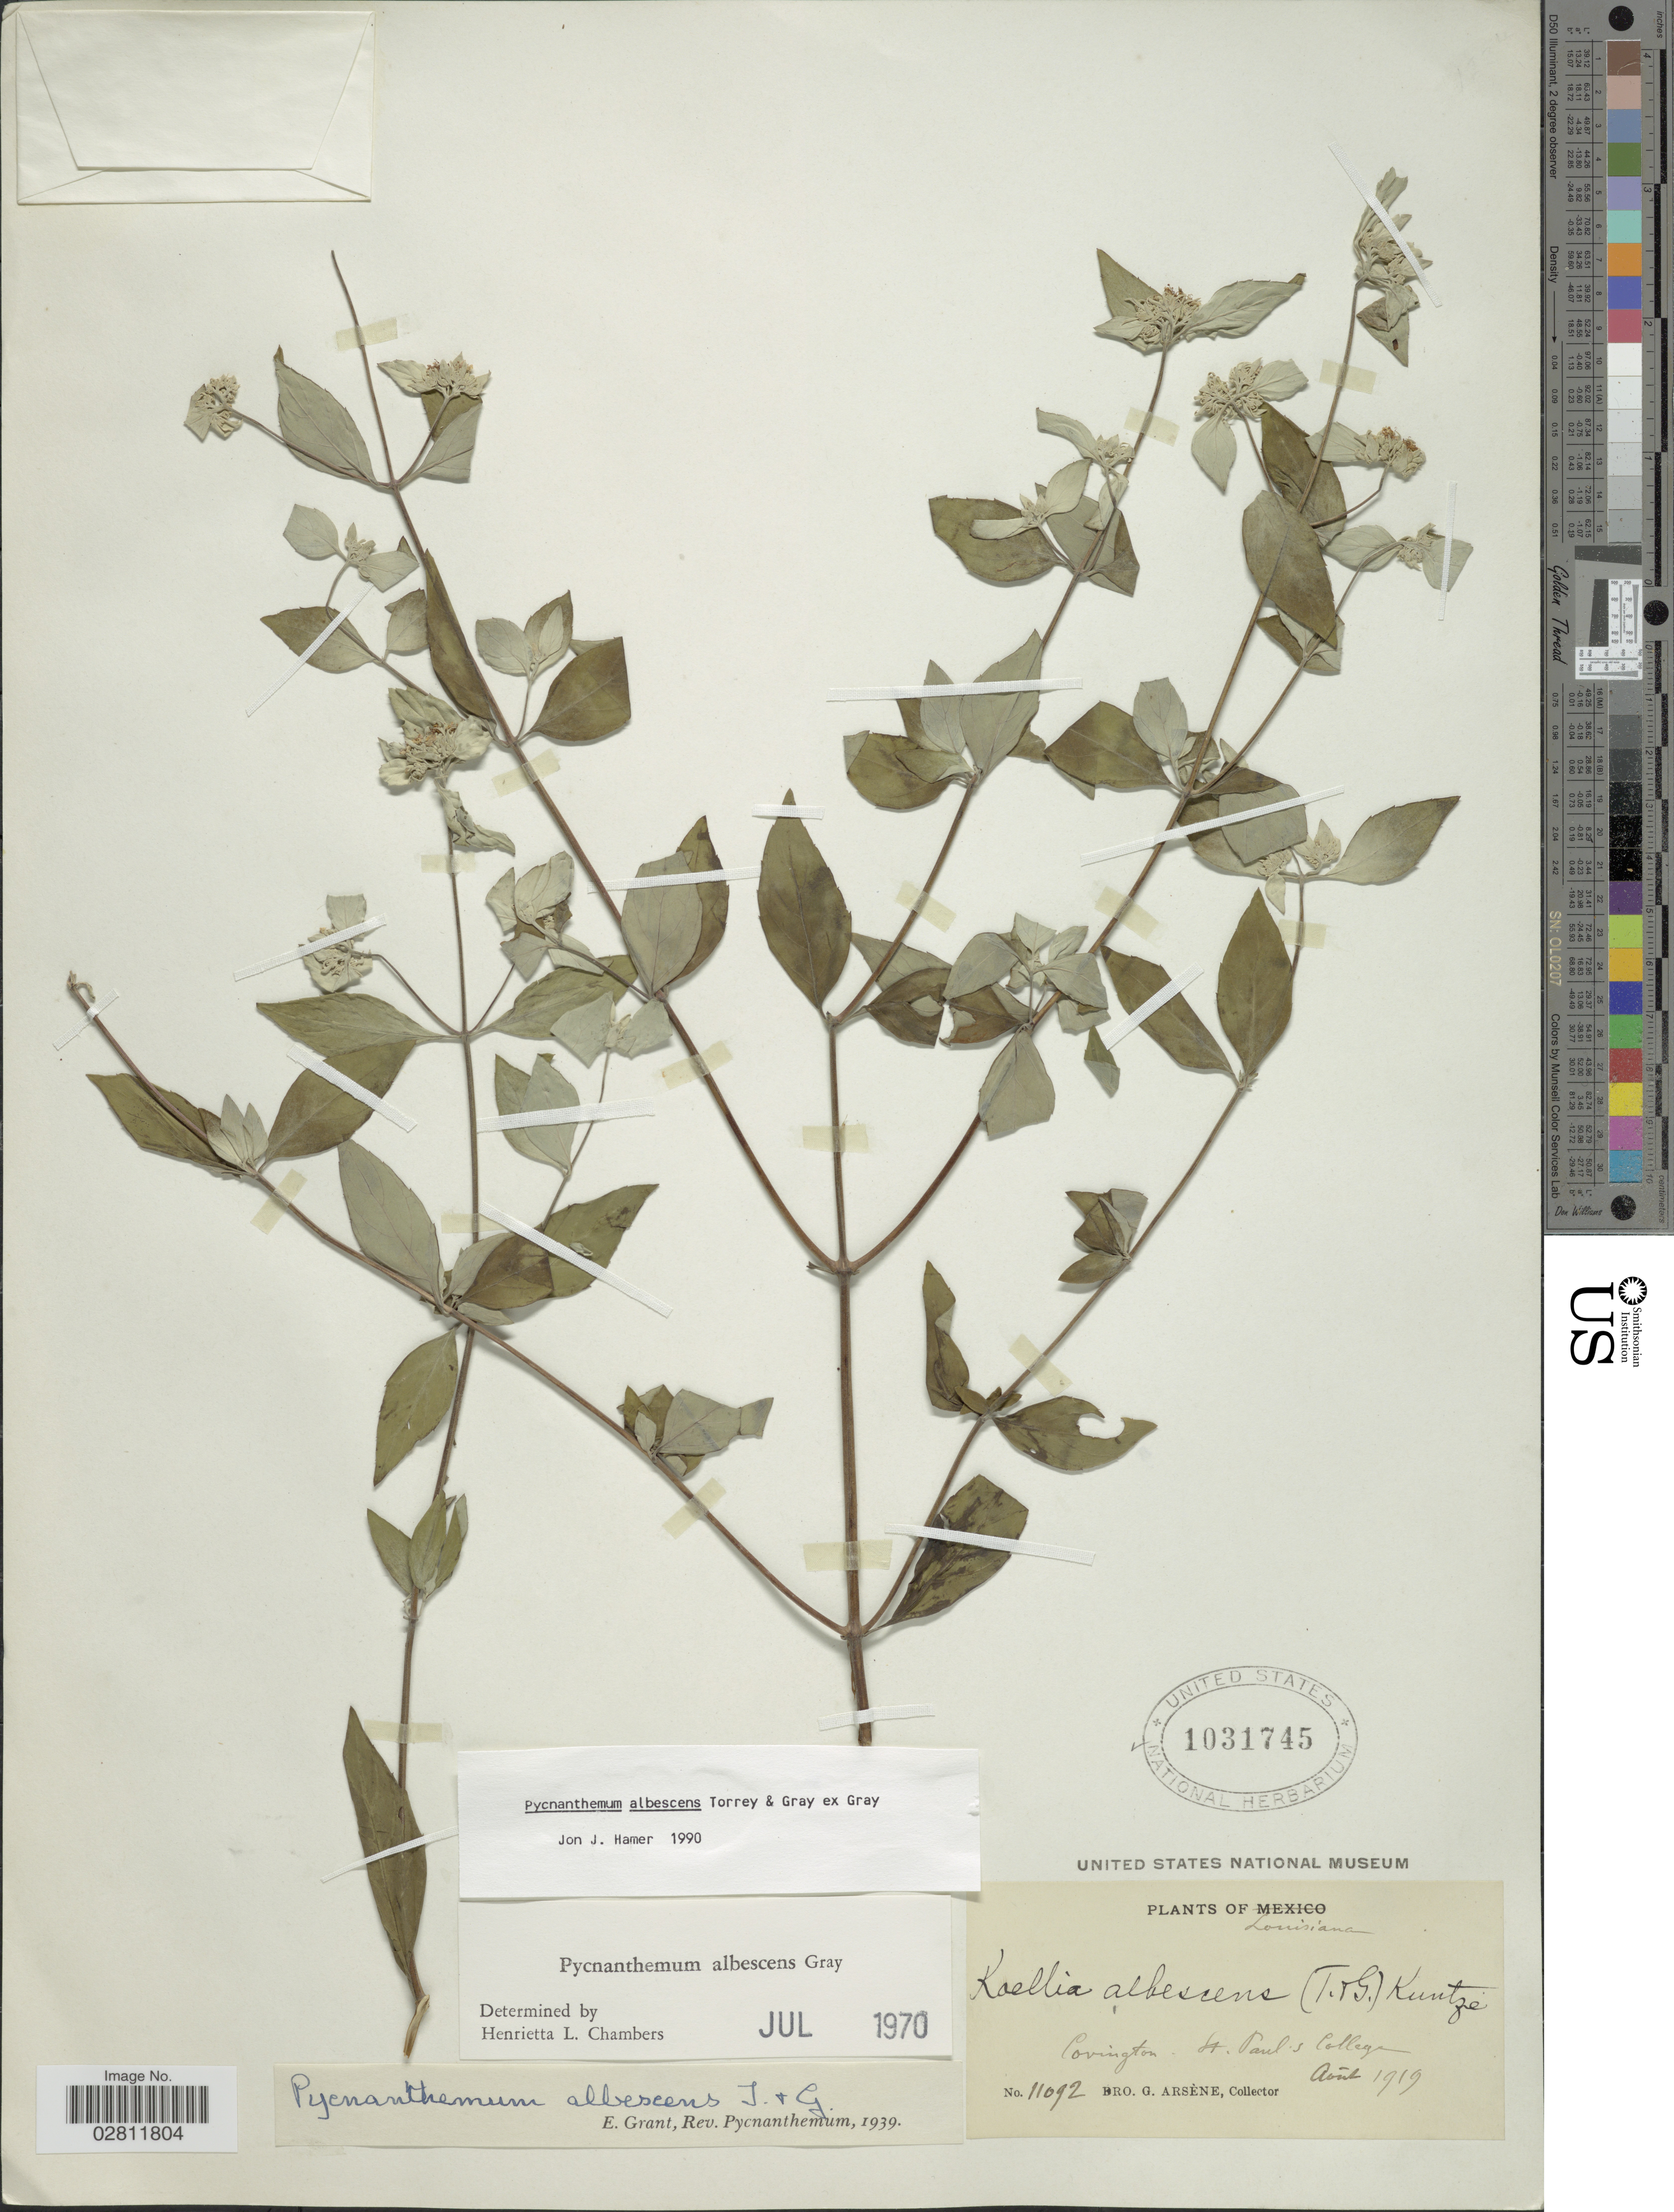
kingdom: Plantae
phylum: Tracheophyta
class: Magnoliopsida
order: Lamiales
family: Lamiaceae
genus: Pycnanthemum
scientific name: Pycnanthemum albescens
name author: Torr. & A. Gray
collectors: Bro. G. Arsène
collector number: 11092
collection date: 1919-08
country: United States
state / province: Louisiana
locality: Covington. St. Paul's College.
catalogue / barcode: US 1031745